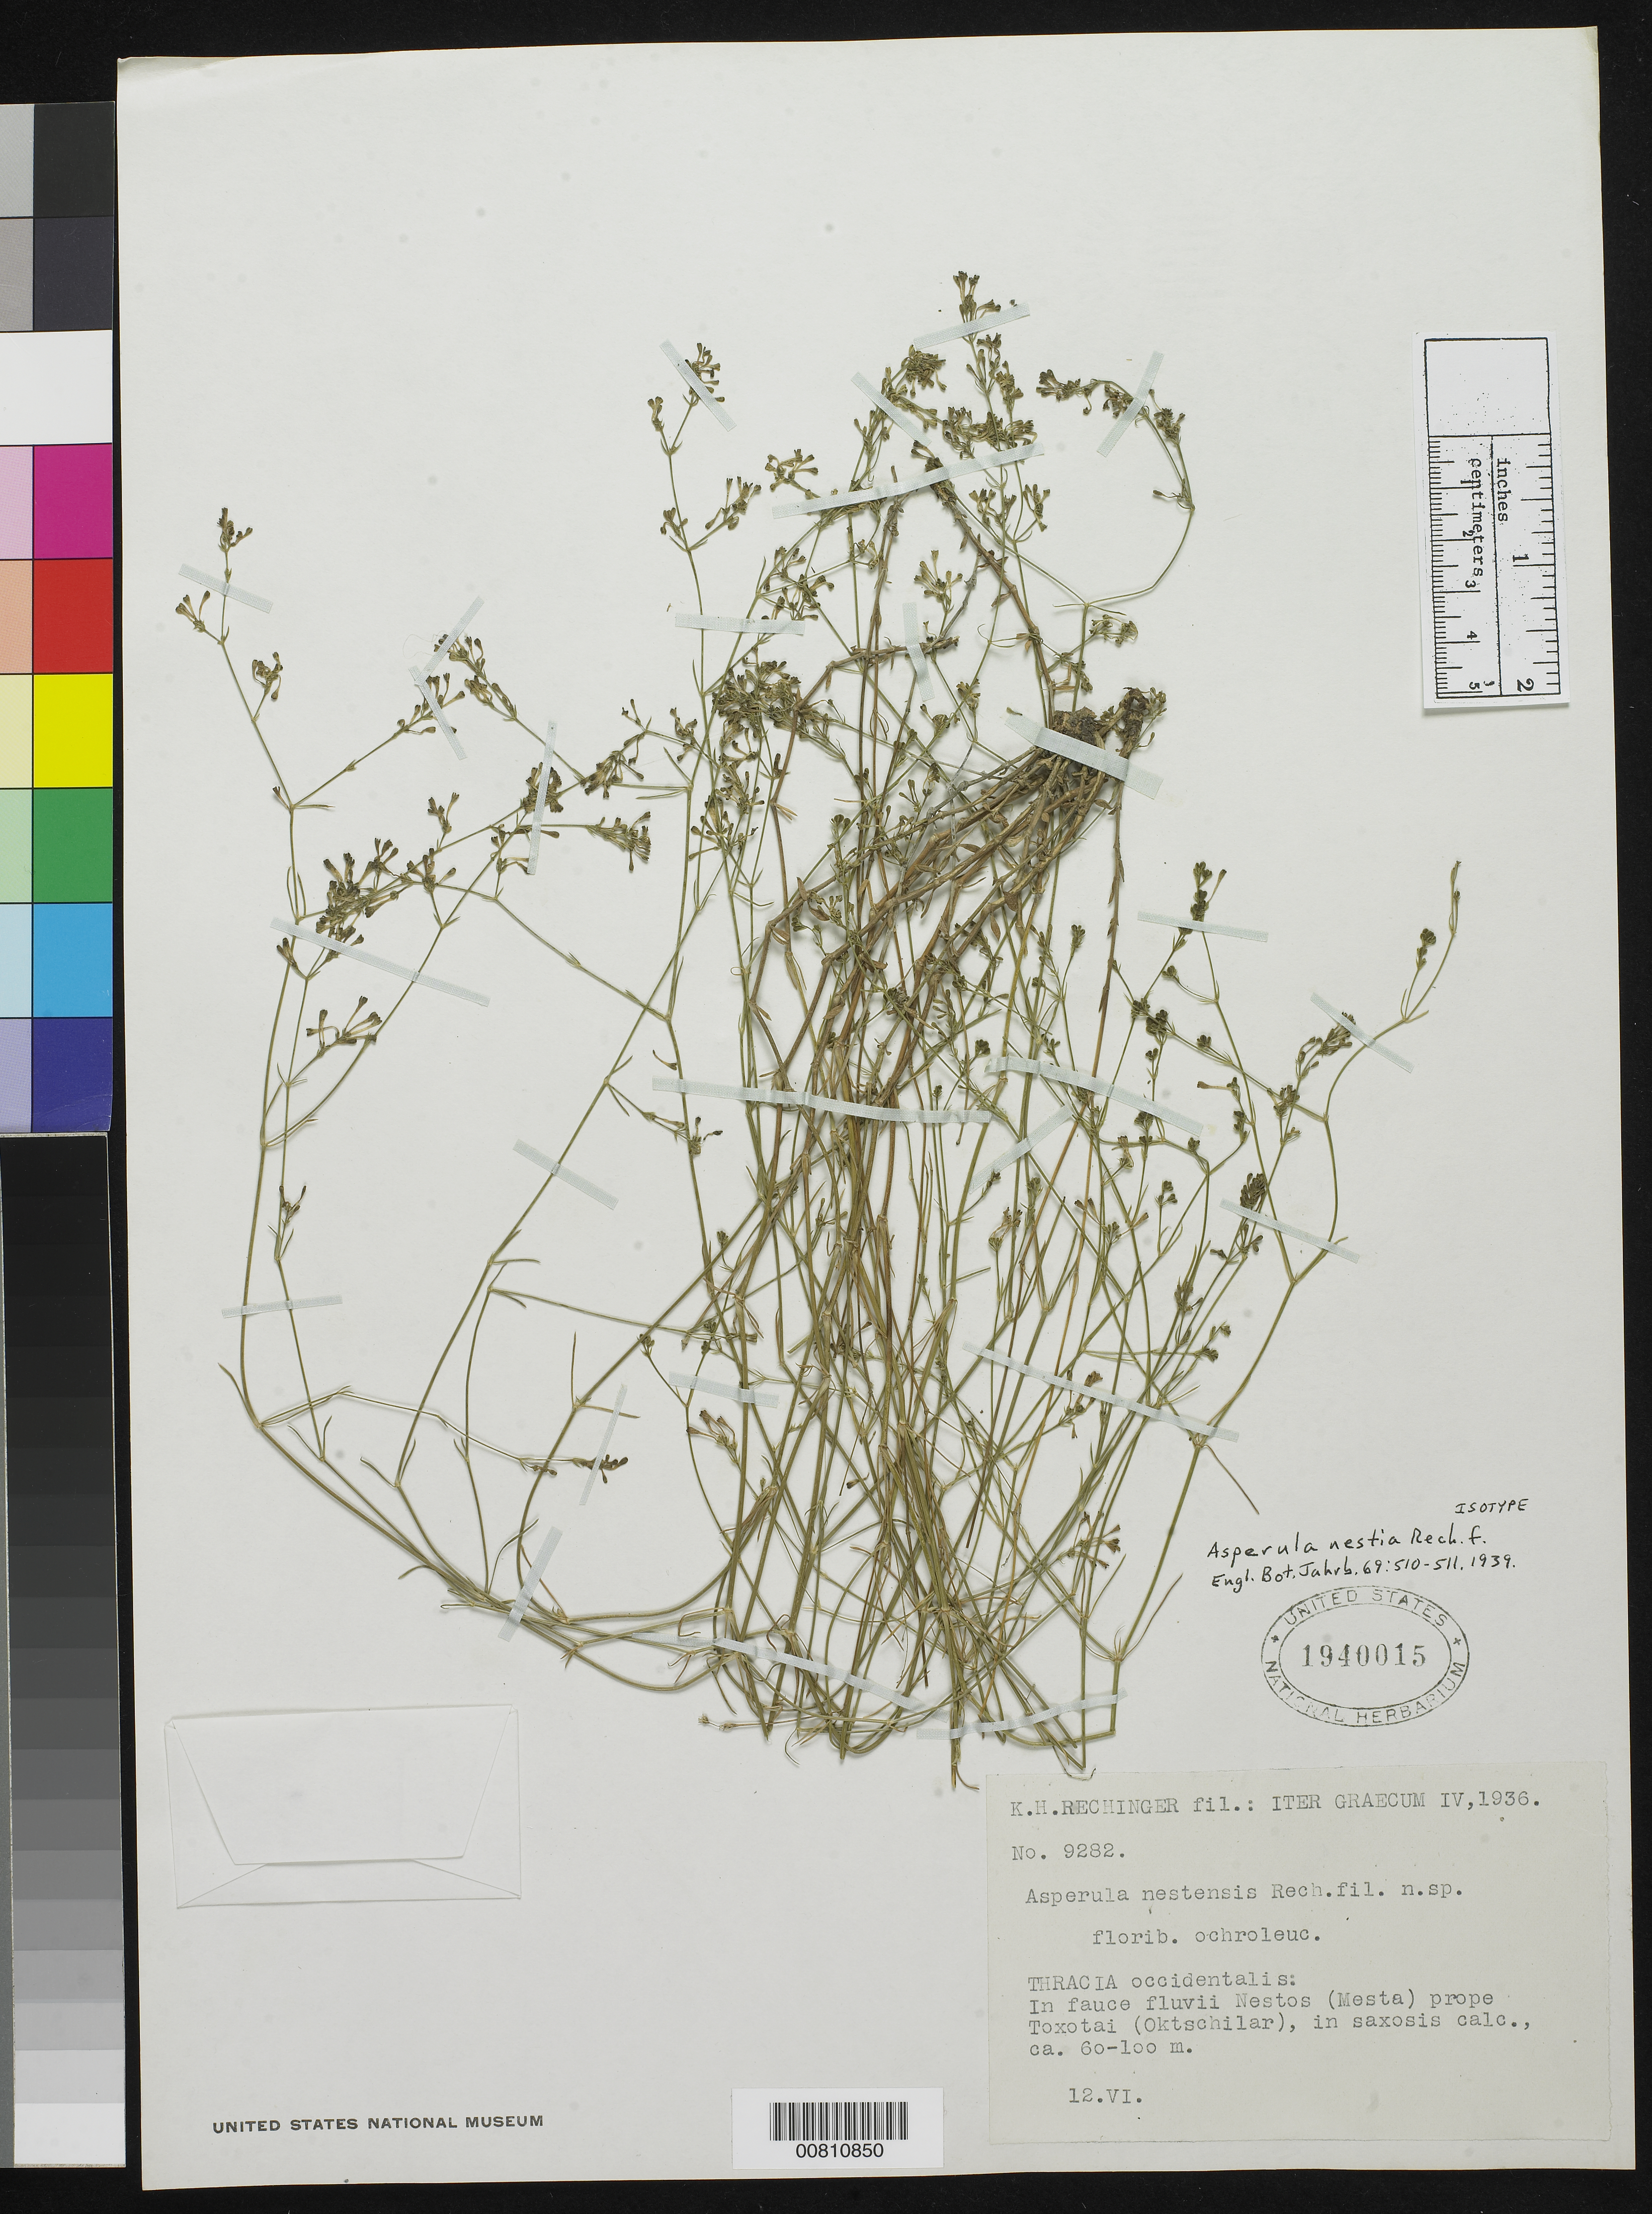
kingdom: Plantae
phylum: Tracheophyta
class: Magnoliopsida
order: Gentianales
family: Rubiaceae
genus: Asperula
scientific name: Asperula nestia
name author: Rech. f.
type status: Isotype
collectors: K. H. Rechinger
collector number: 9282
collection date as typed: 12 Jun 1936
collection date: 1936-06-12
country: Greece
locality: Thracia occidentalis: in fauce fluvii Nestos (Mesta) prope Toxotai (Oktschilar), in saxosis calc.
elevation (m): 60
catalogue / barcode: US 1940015